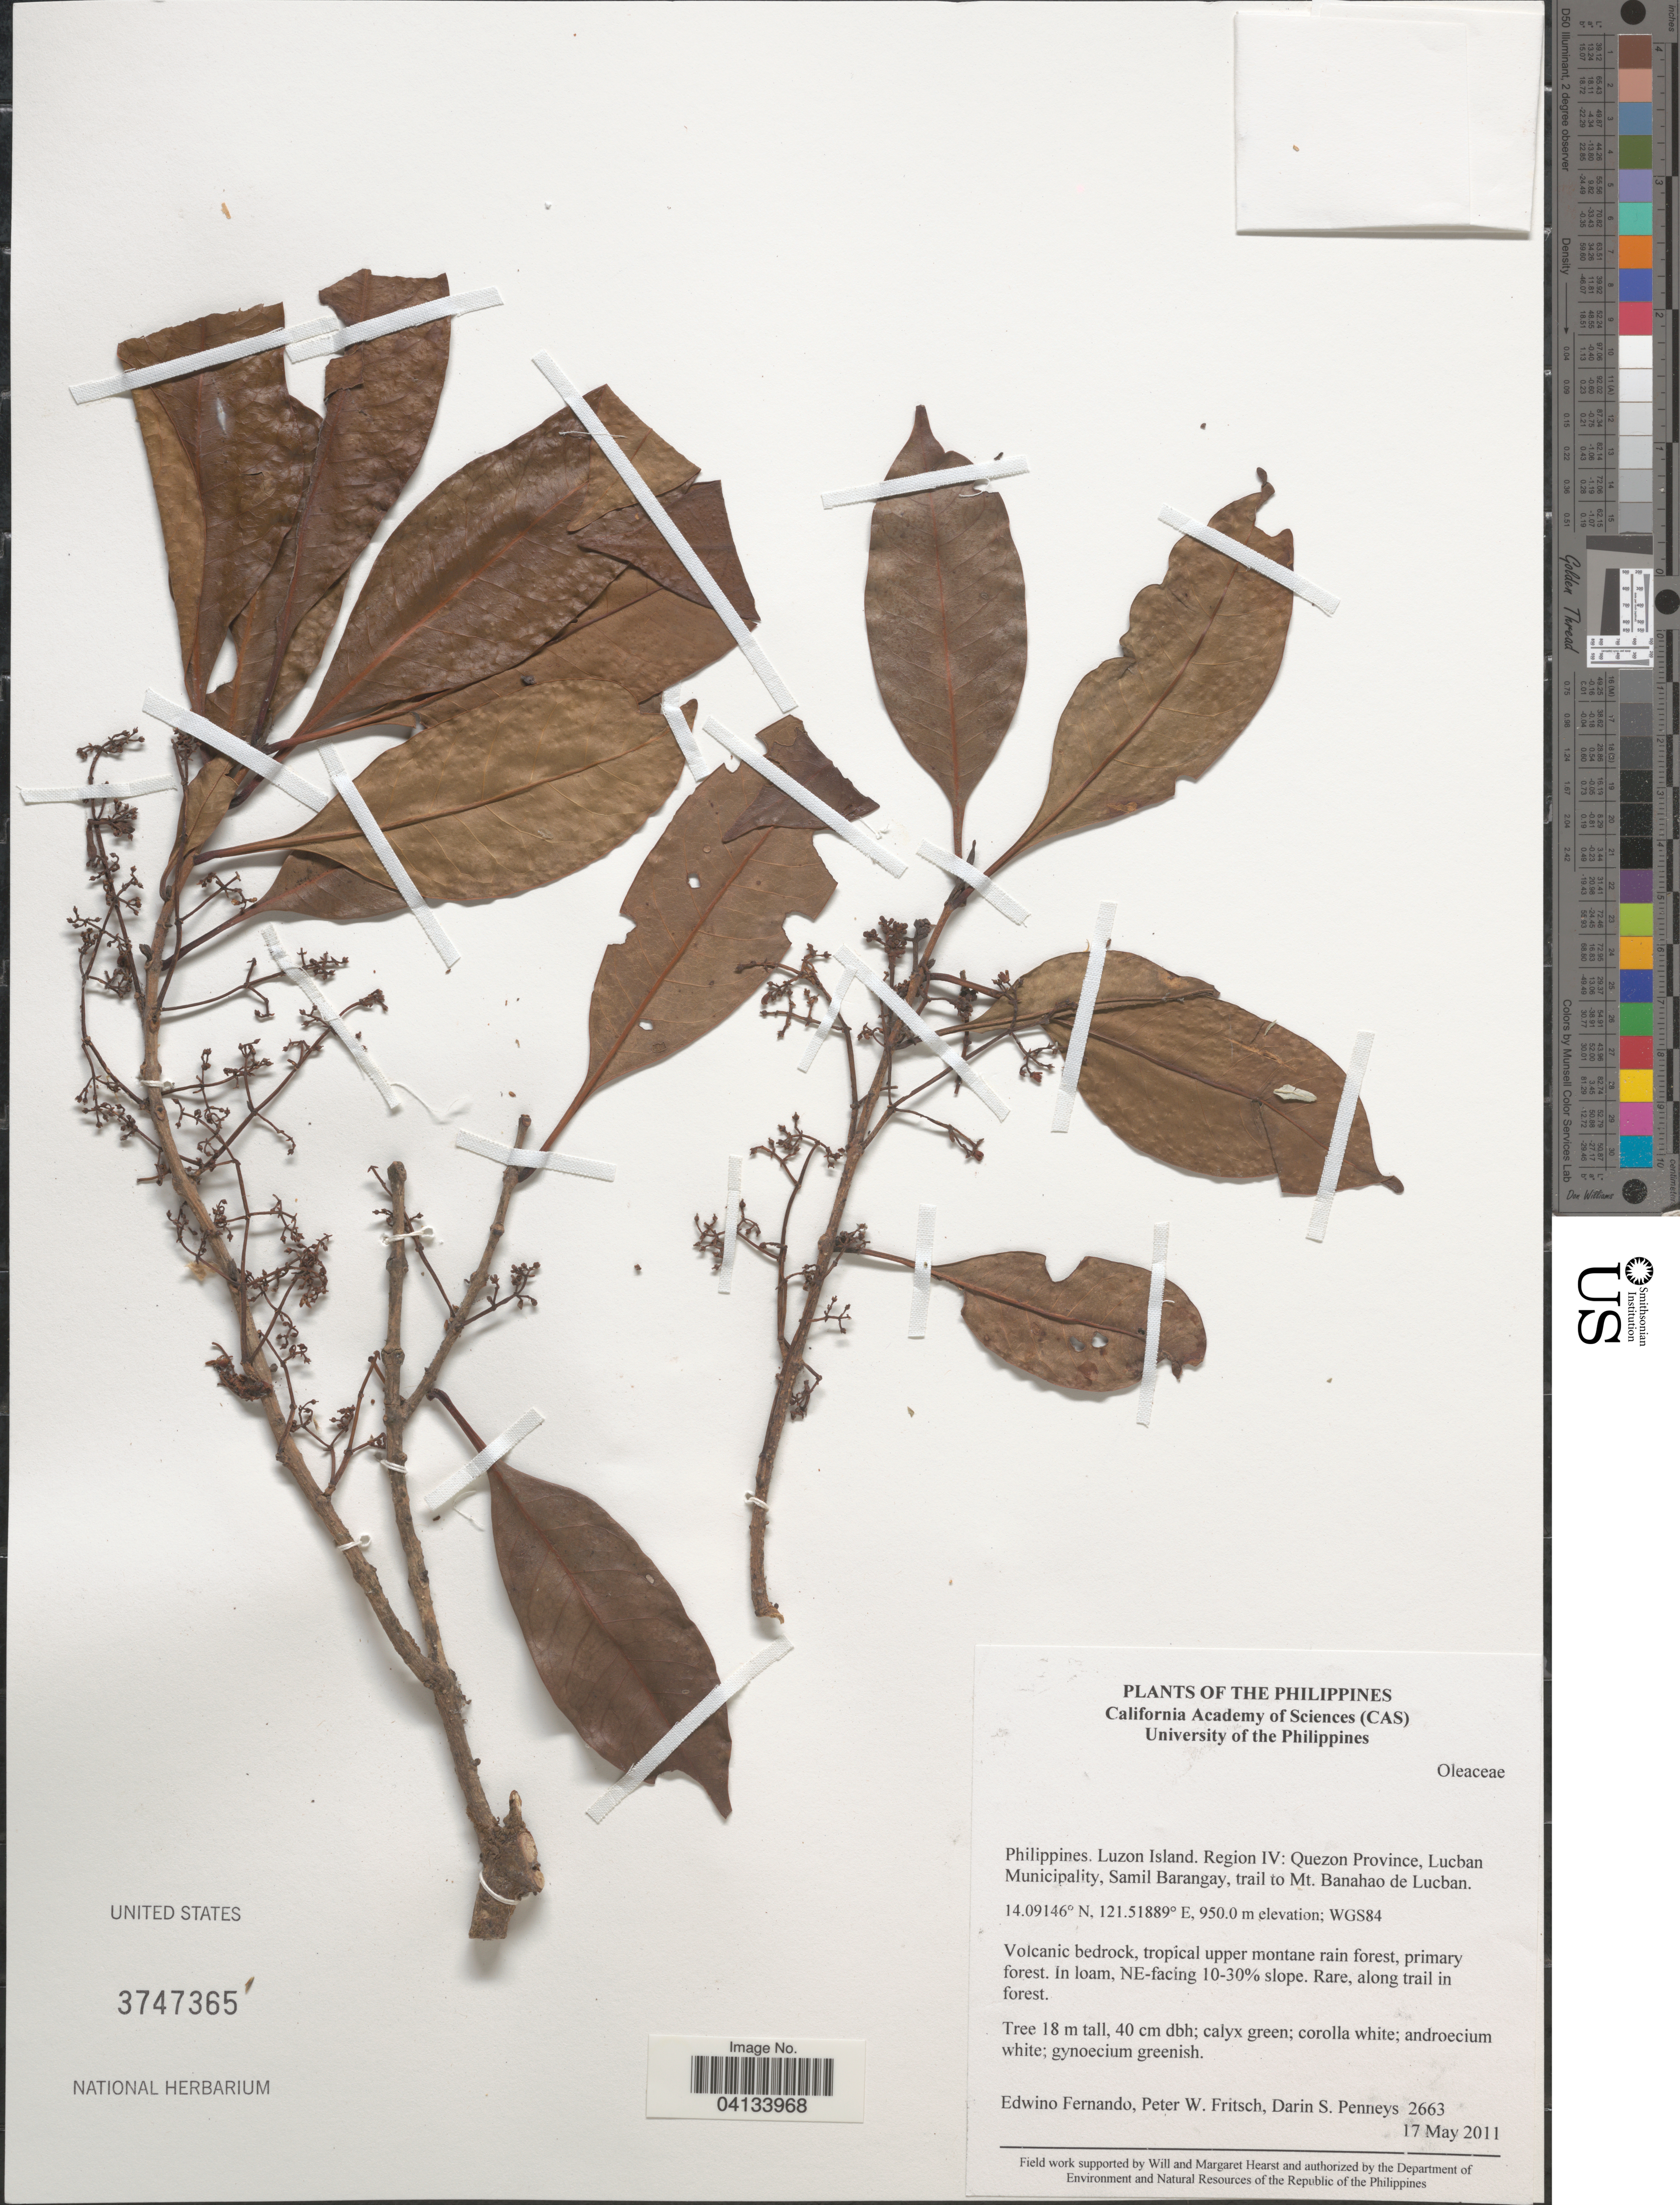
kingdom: Plantae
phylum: Tracheophyta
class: Magnoliopsida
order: Lamiales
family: Oleaceae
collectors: E. S. Fernando, P. W. Fritsch & D. S. Penneys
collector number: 2663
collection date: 2011-05-17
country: Philippines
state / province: Calabarzon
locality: Luzon Island. Region IV: Quezon Province, Lucban Municipality, Samil Barangay, trail to Mt. Banahao de Lucban. WGS84. NE-facing 10-30% slope.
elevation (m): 950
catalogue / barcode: US 3747365